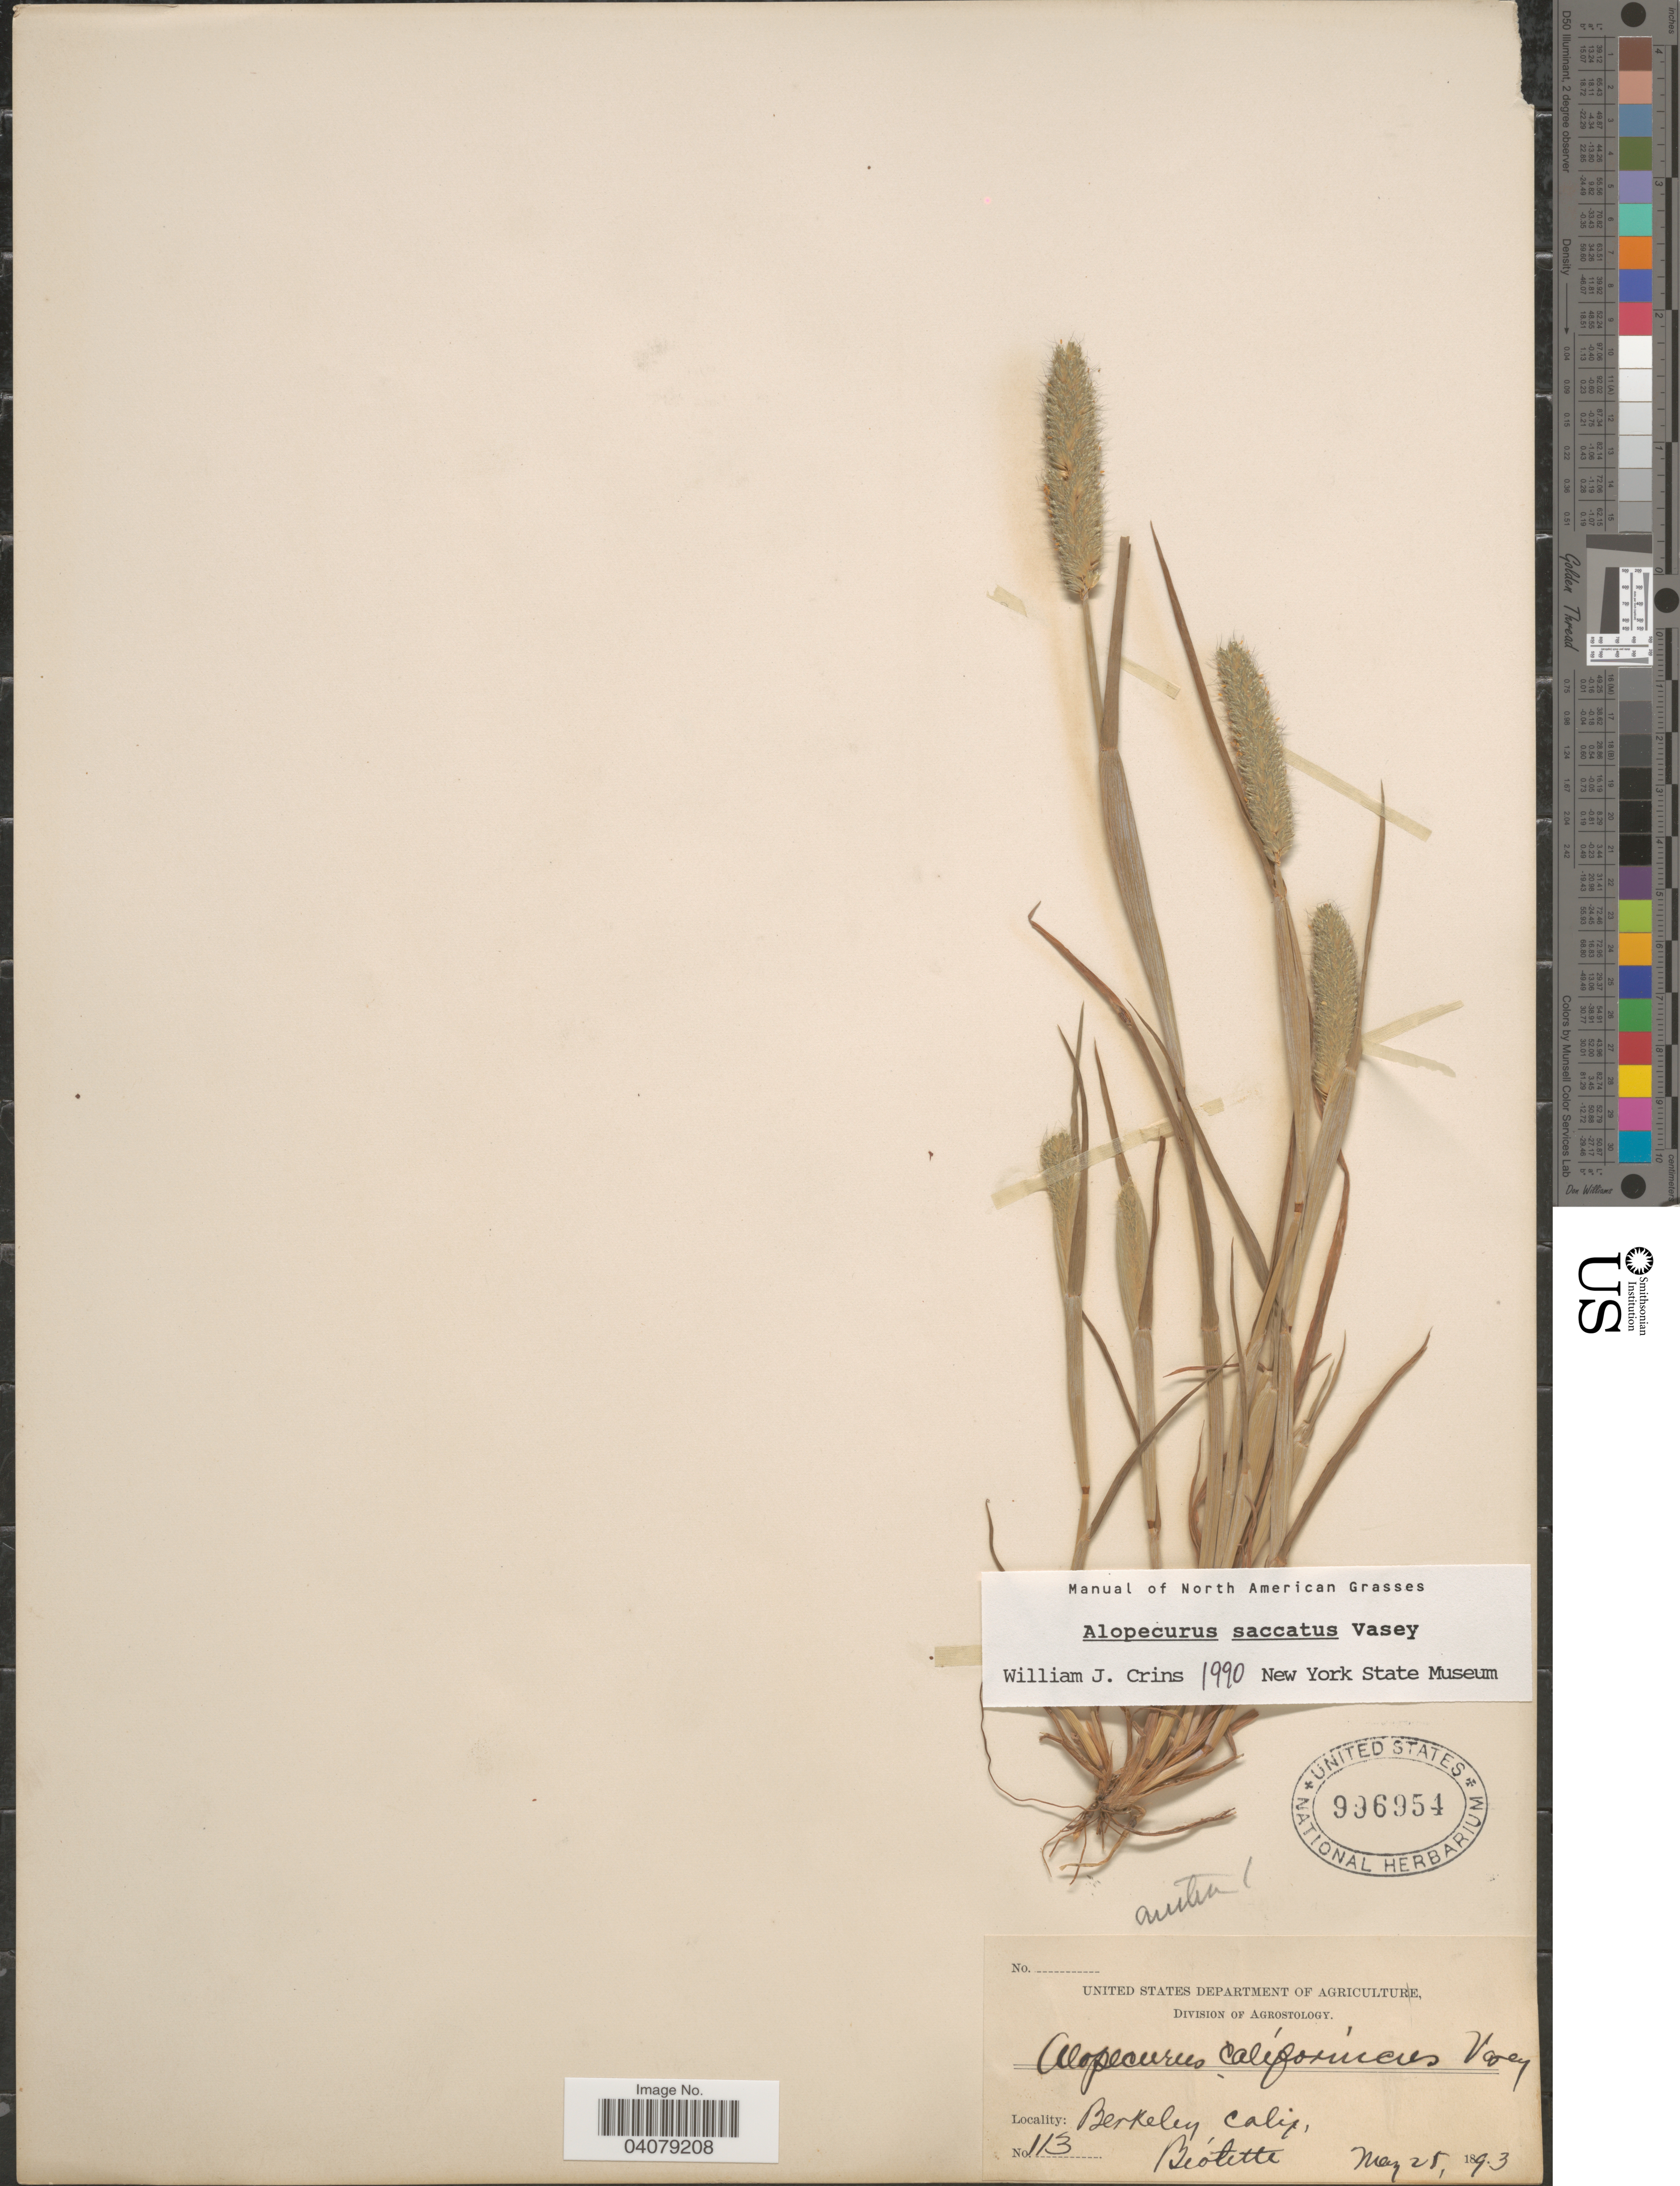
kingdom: Plantae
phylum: Tracheophyta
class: Liliopsida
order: Poales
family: Poaceae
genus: Alopecurus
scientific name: Alopecurus saccatus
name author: Vasey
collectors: -- Bioletti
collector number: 113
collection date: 1893-03-25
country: United States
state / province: California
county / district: Alameda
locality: Berkeley.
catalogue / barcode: US 996954